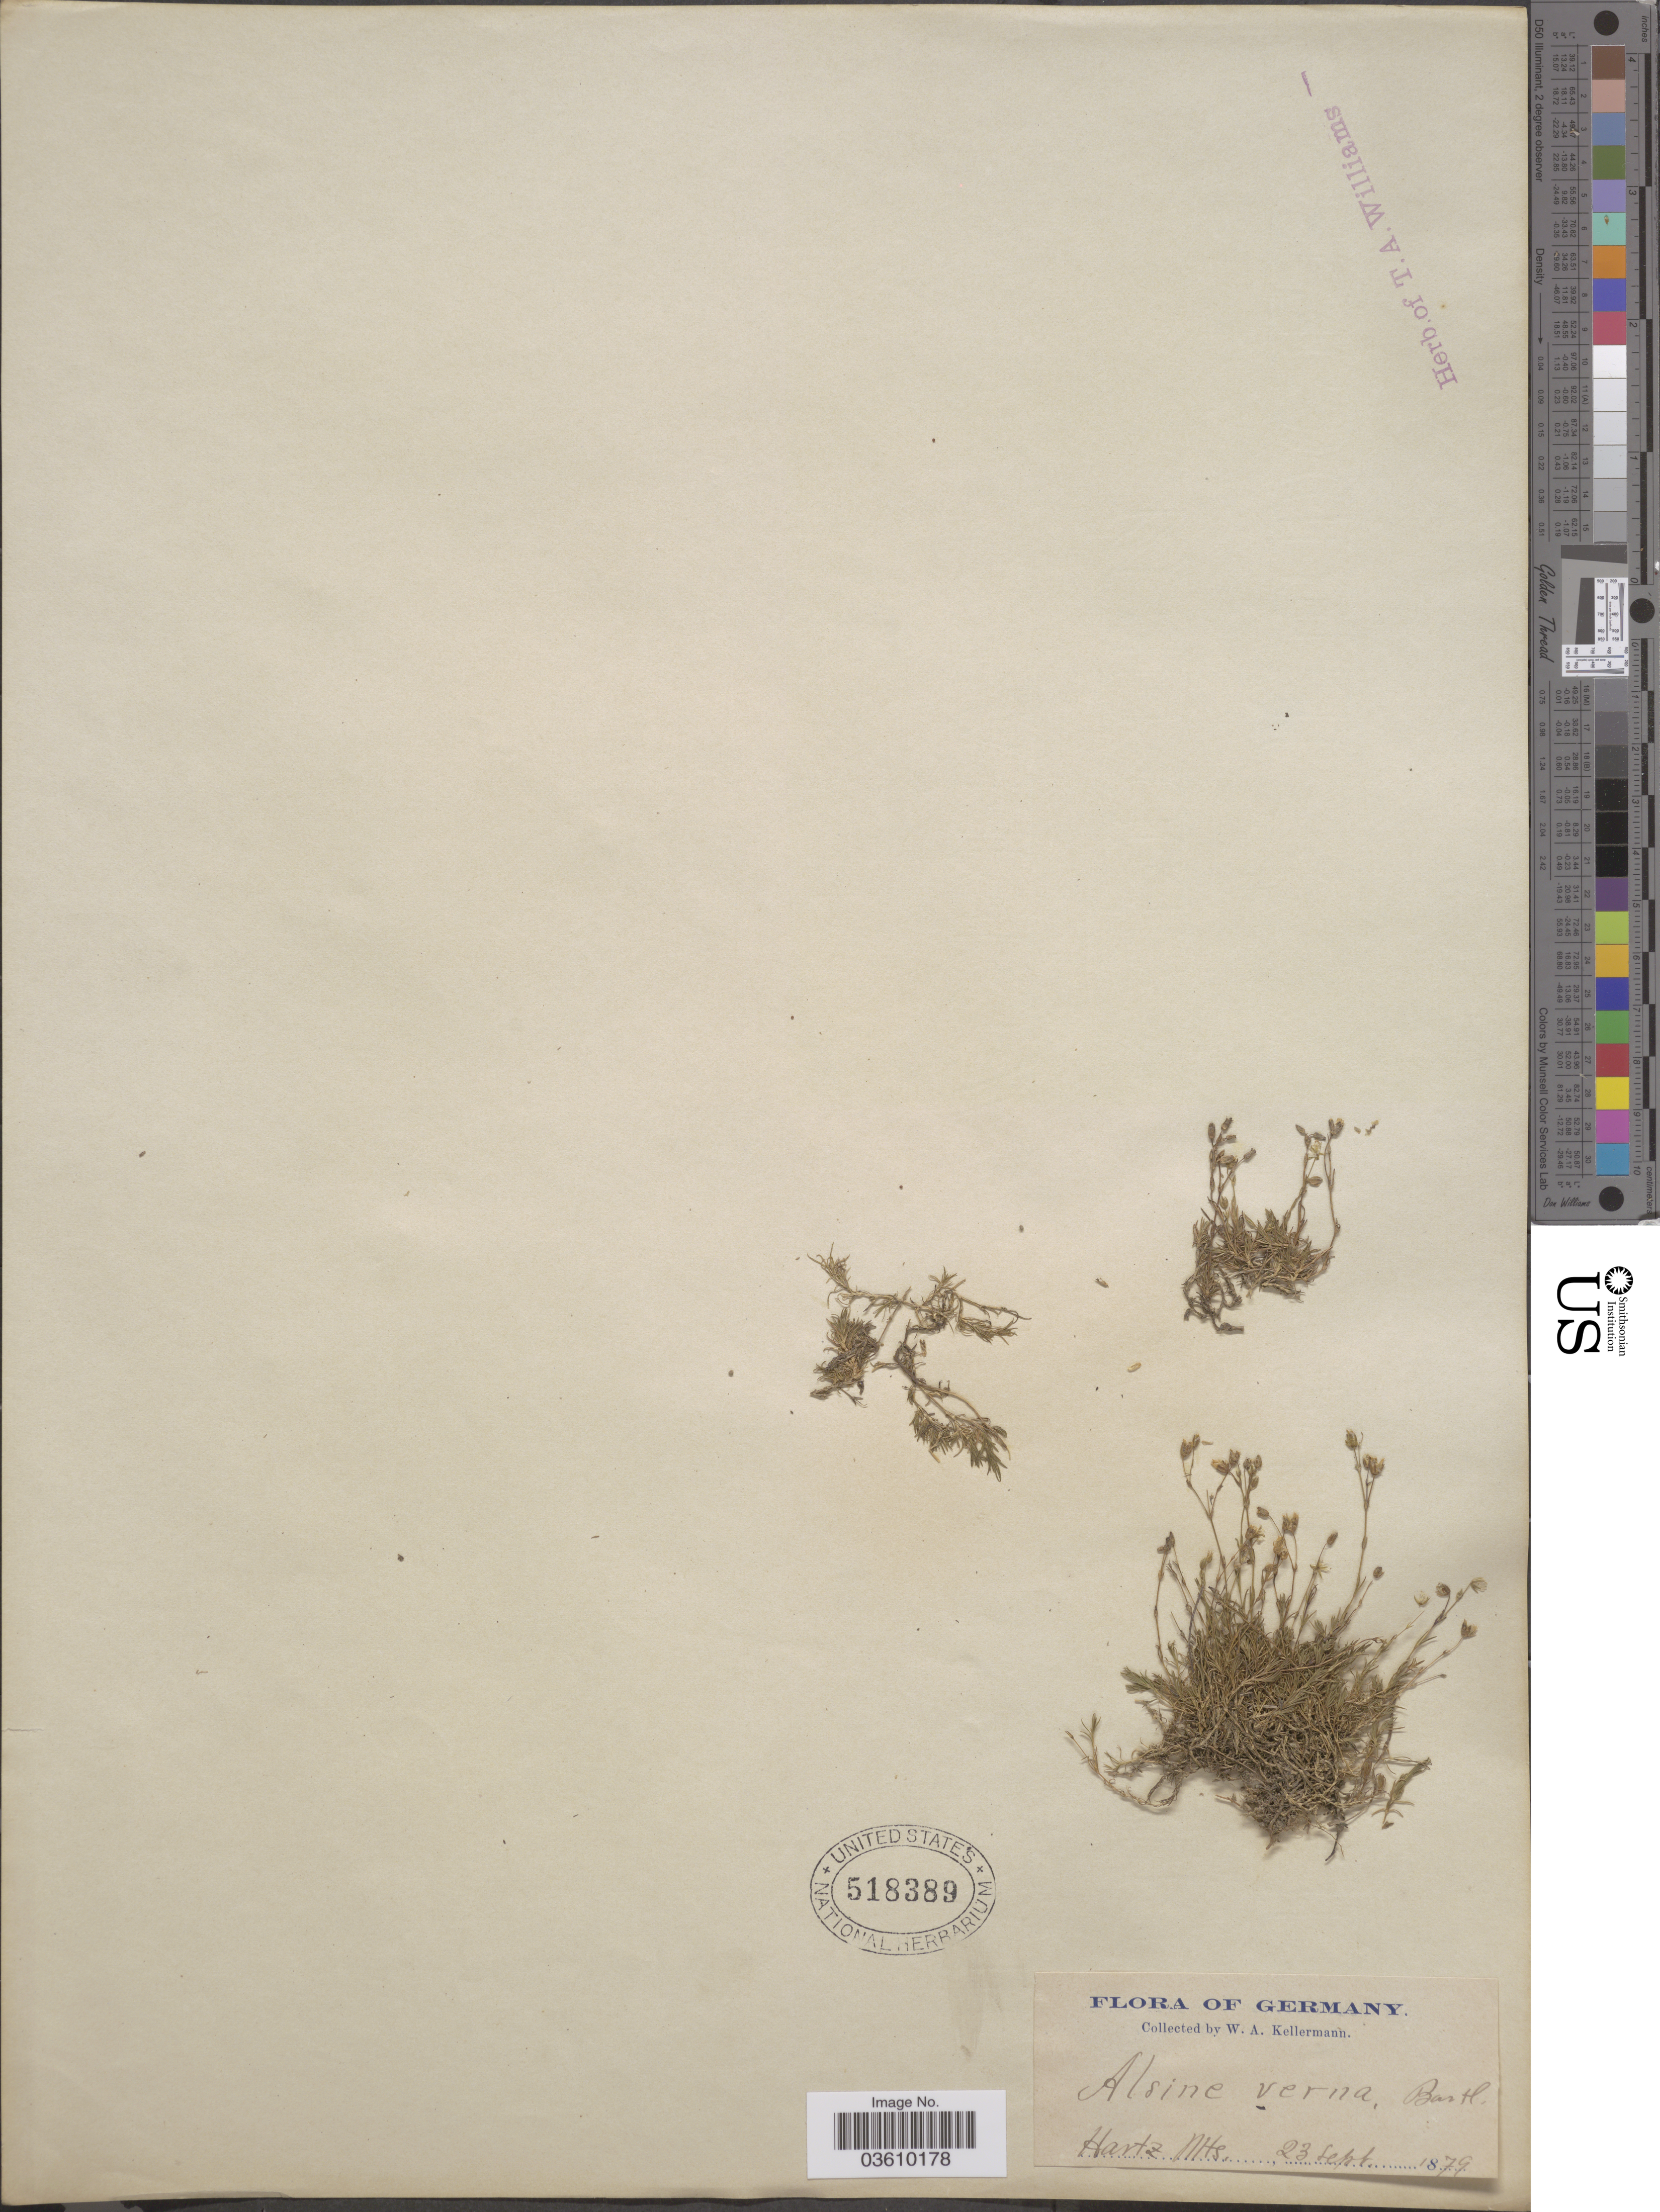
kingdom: Plantae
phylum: Tracheophyta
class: Magnoliopsida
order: Caryophyllales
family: Caryophyllaceae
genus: Stellaria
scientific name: Stellaria verna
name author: (L.) MacMill.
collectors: W. A. Kellermann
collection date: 1879-09-23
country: Germany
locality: Hartz Mts.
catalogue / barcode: US 518389